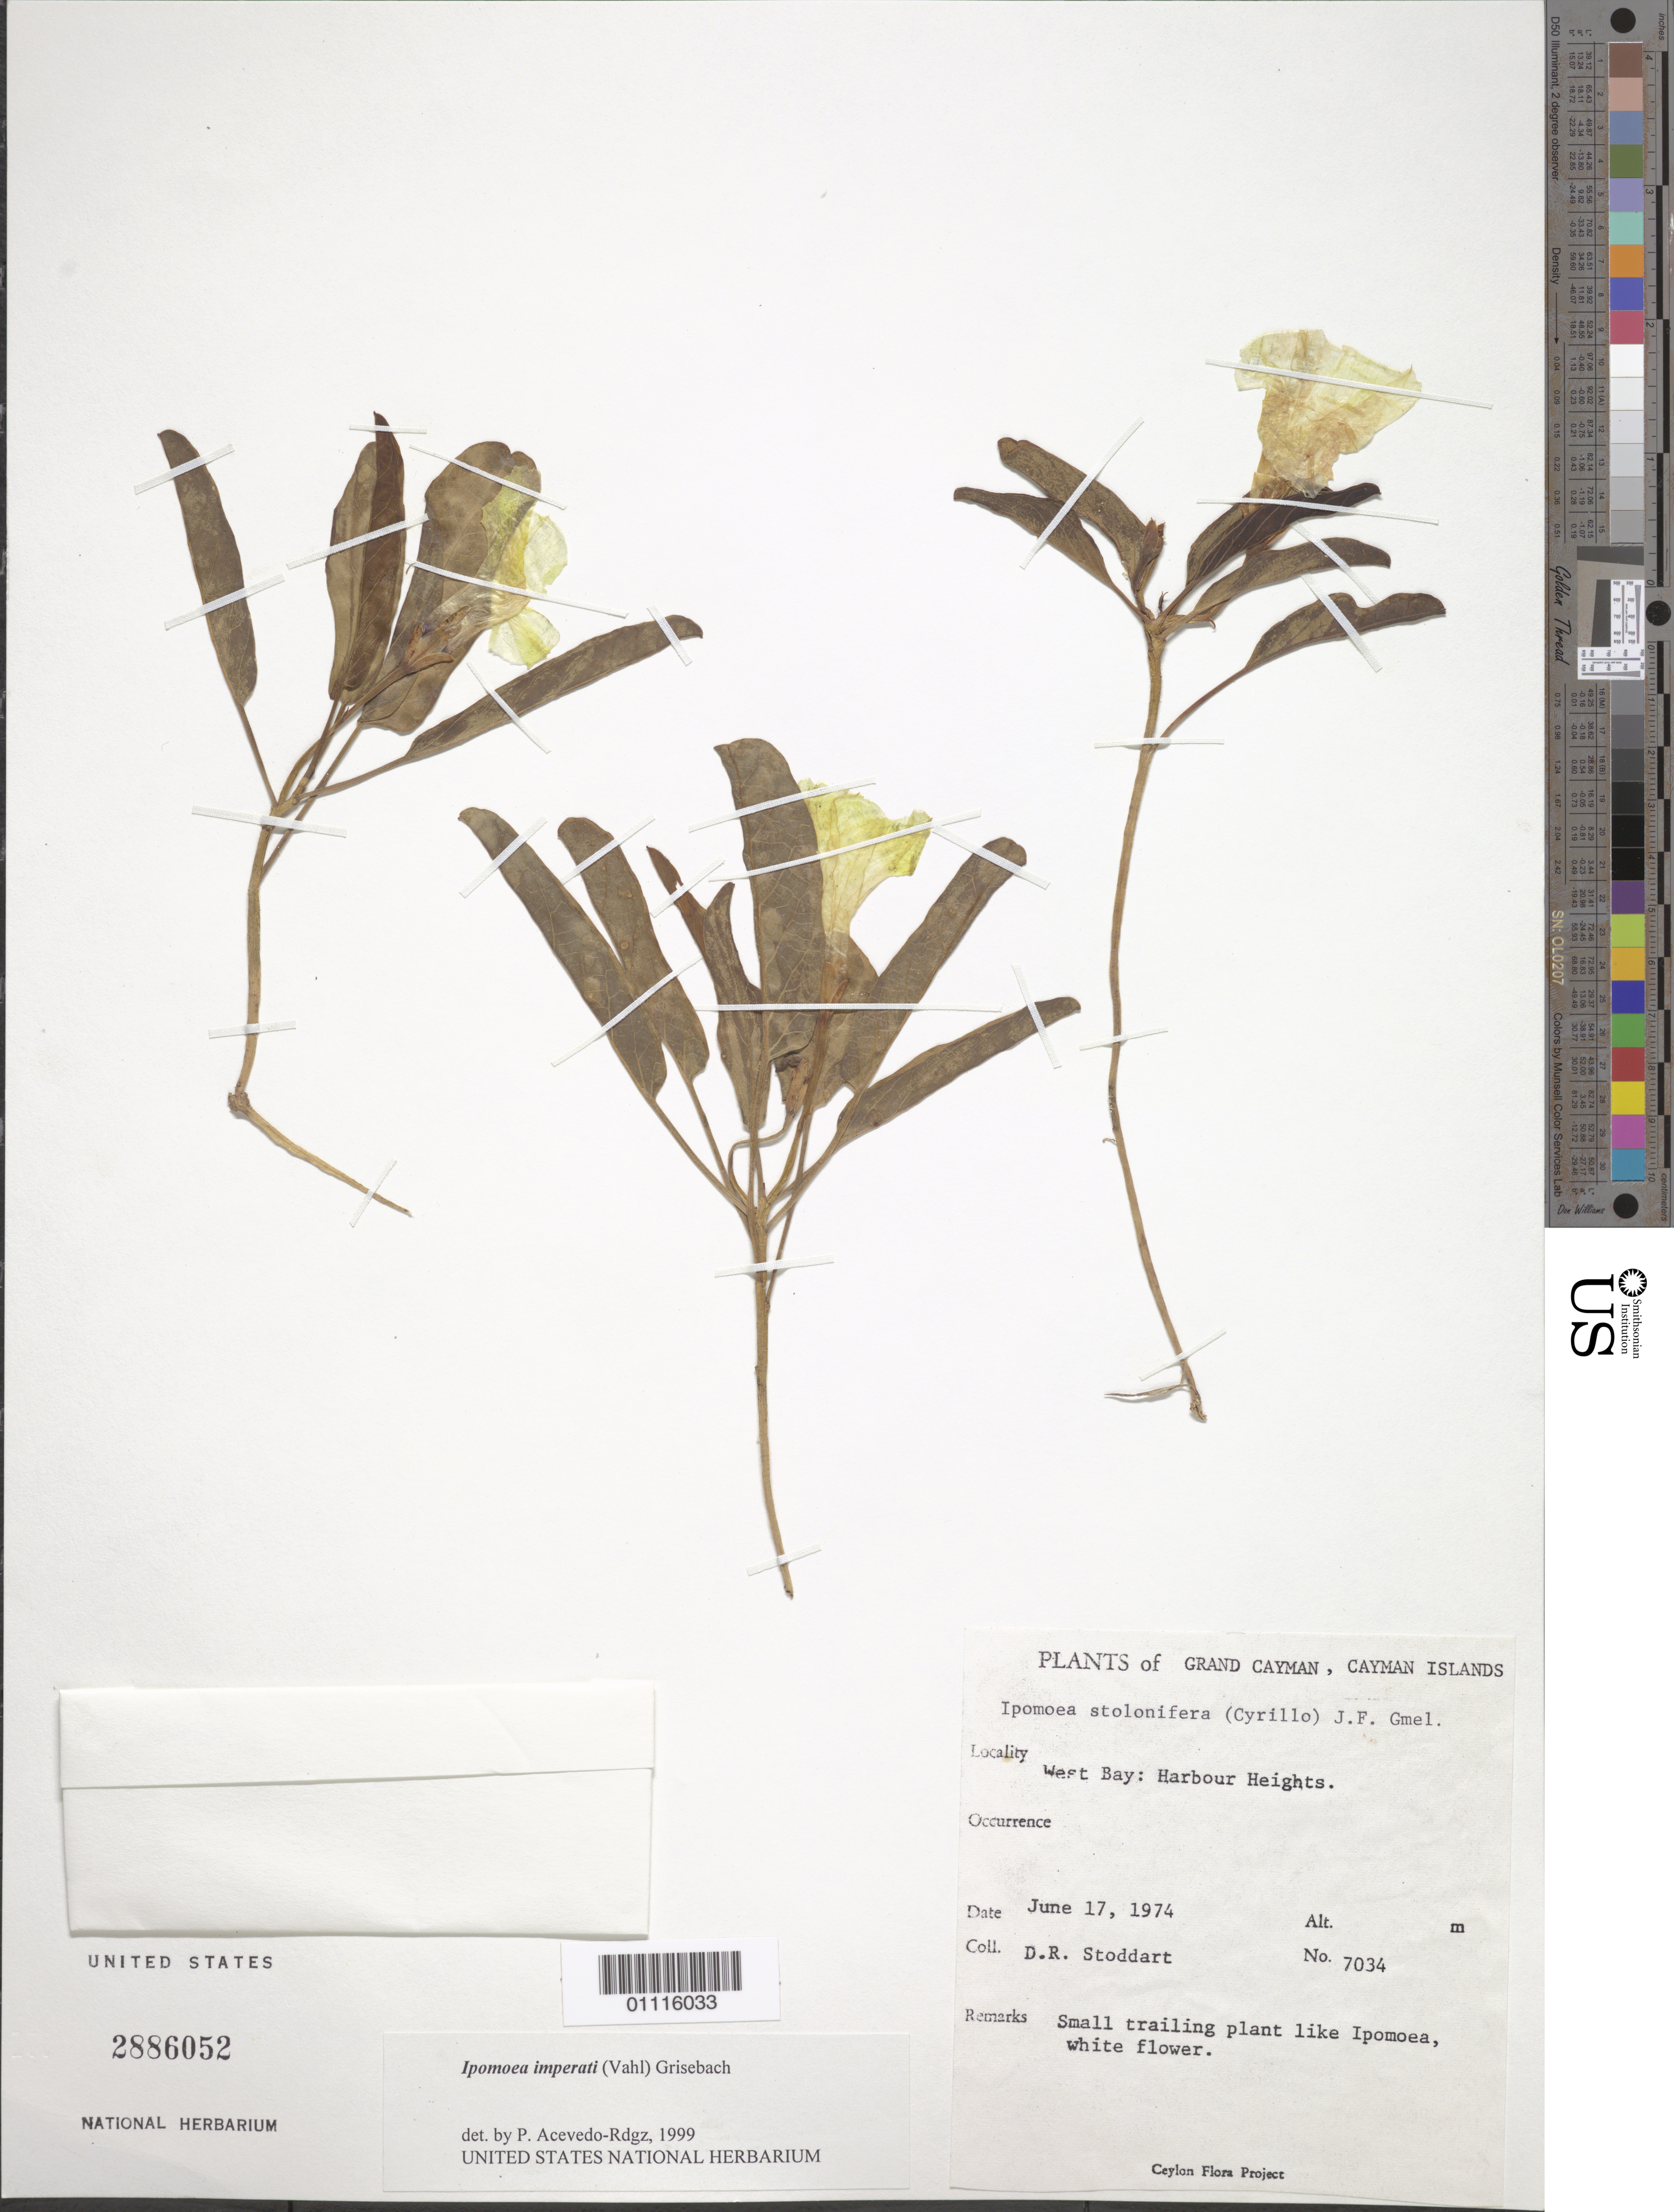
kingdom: Plantae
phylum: Tracheophyta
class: Magnoliopsida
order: Solanales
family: Convolvulaceae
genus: Ipomoea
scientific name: Ipomoea imperati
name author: (Vahl) Griseb.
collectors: D. R. Stoddart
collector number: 7034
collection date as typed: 17 Jun 1974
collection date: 1974-06-17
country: Cayman Islands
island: Grand Cayman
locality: West Bay: Harbour Heights.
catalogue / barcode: US 2886052